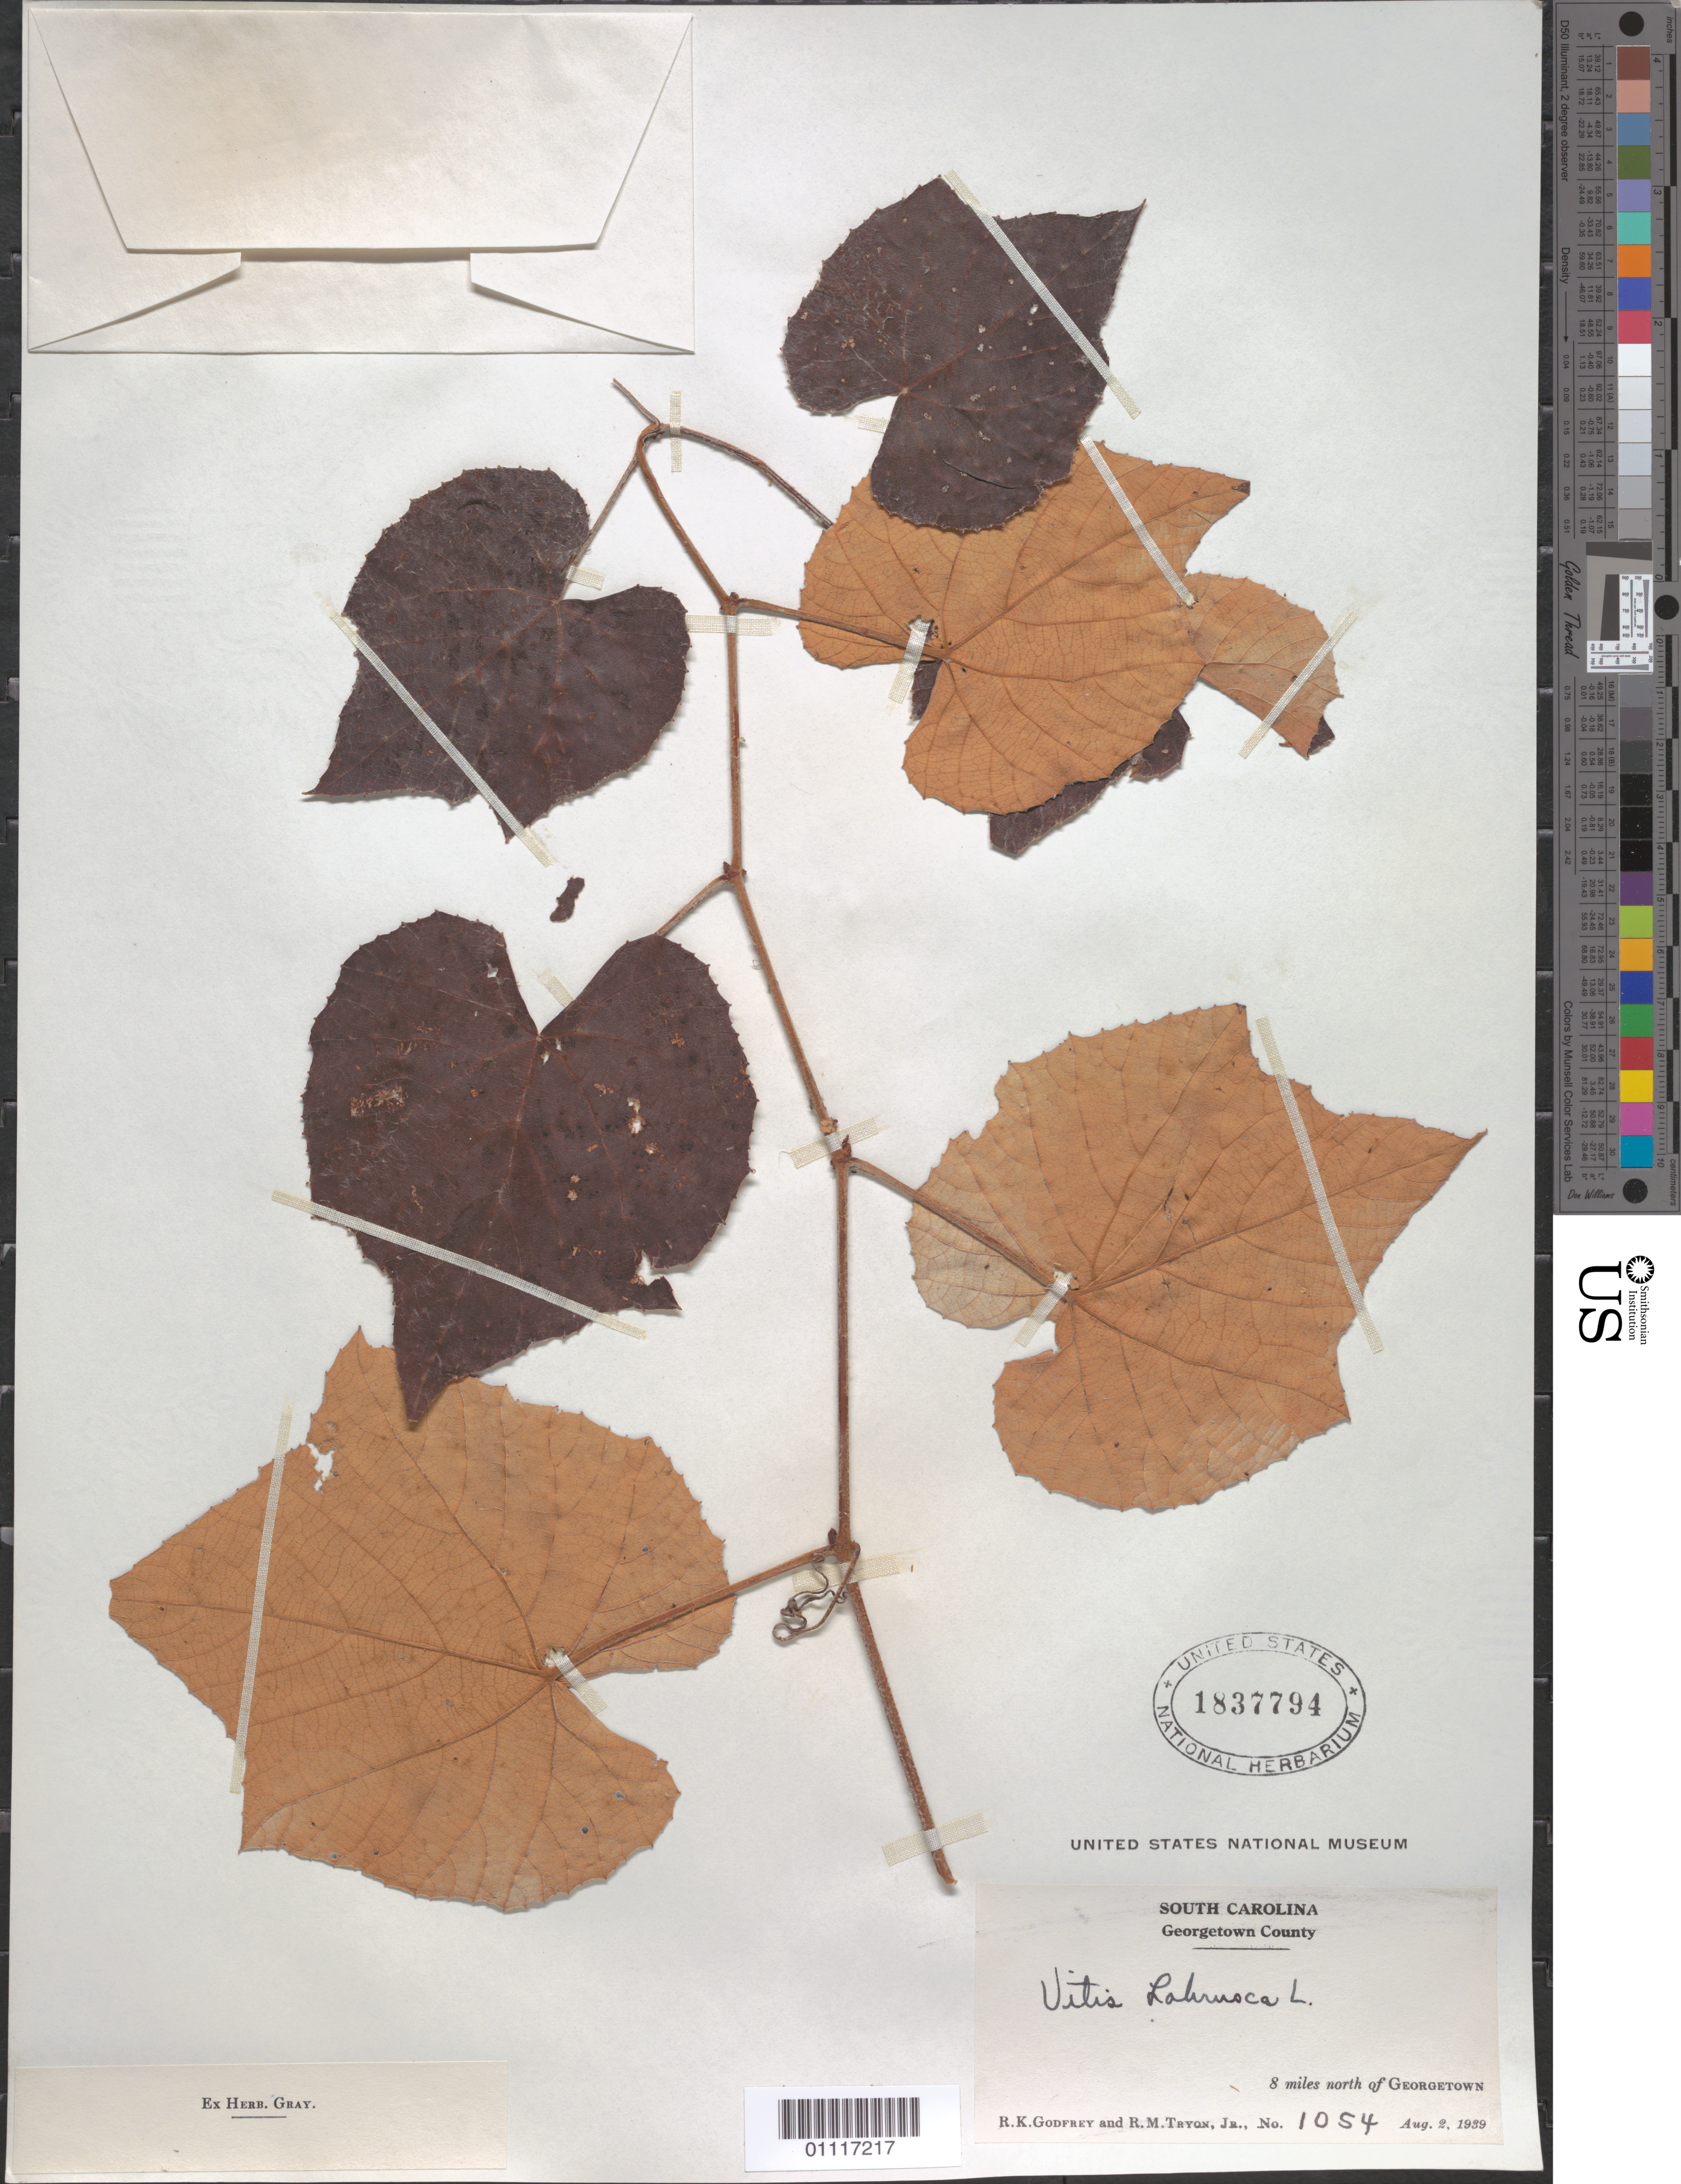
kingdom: Plantae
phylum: Tracheophyta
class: Magnoliopsida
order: Vitales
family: Vitaceae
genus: Vitis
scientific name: Vitis labrusca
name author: L.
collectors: R. K. Godfrey & R. M. Tryon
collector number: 1054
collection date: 1939-08-02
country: United States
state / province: South Carolina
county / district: Georgetown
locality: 8 miles north of Georgetown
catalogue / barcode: US 1837794